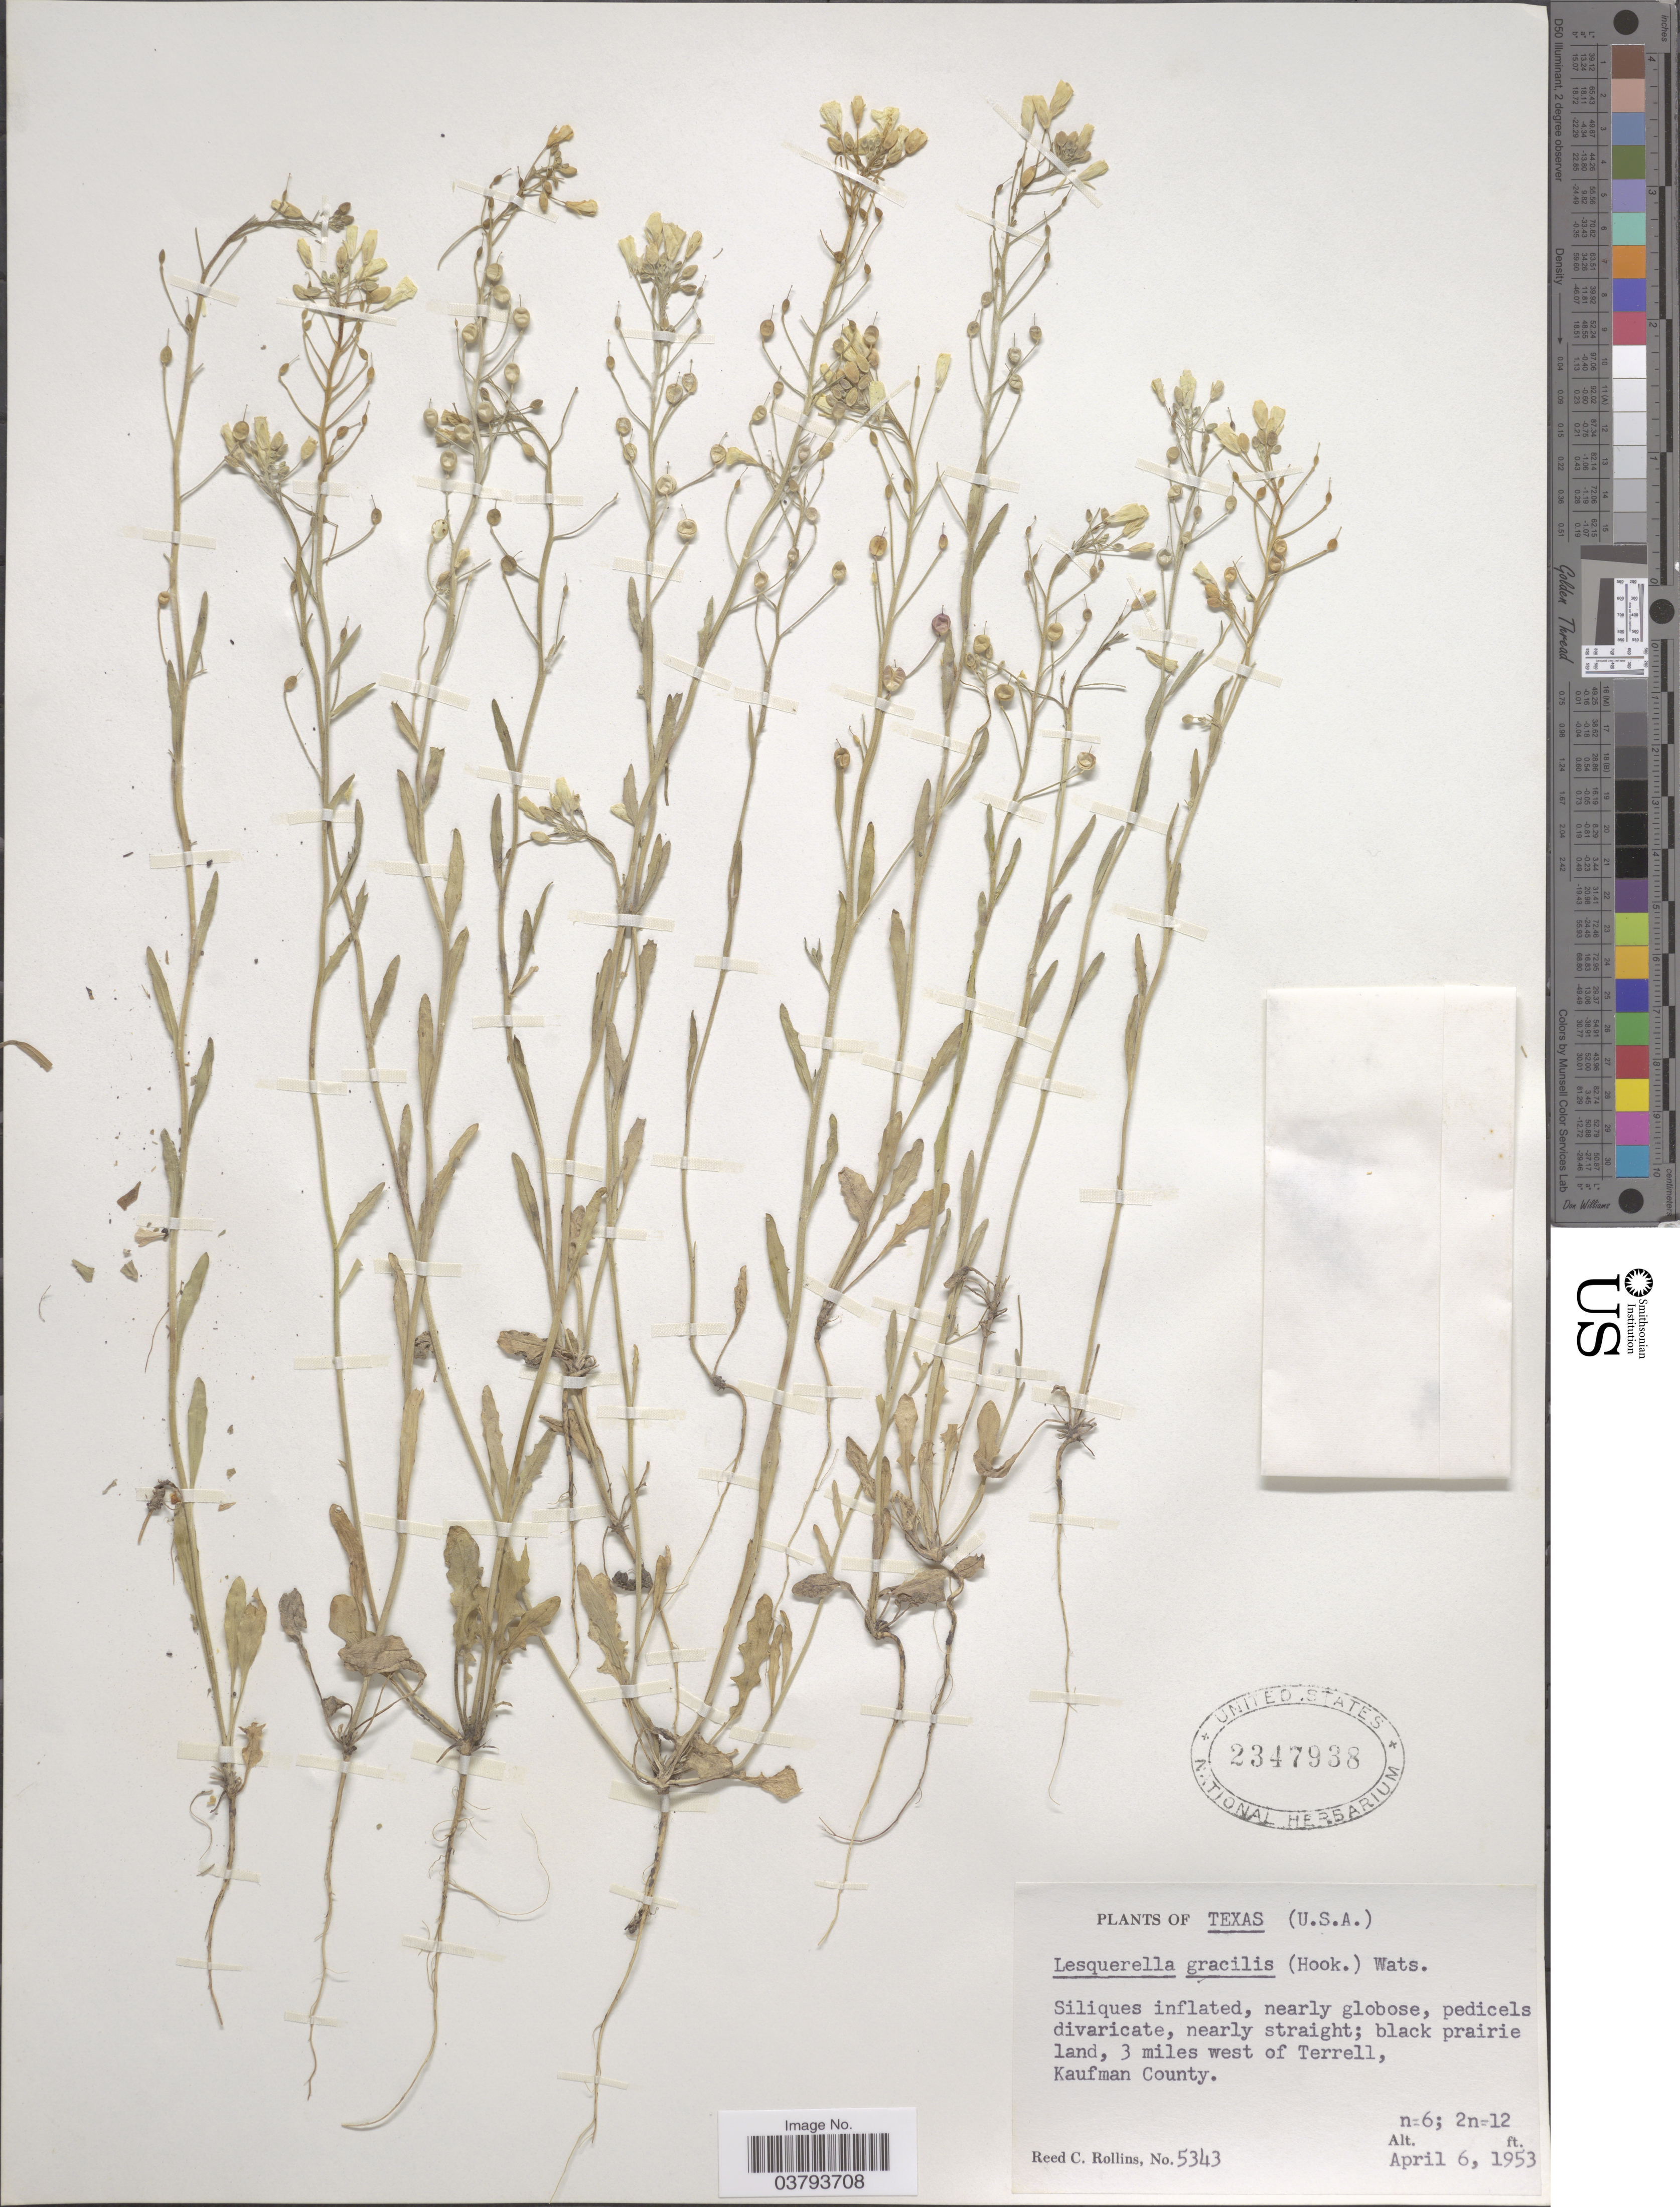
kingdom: Plantae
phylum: Tracheophyta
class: Magnoliopsida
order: Brassicales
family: Brassicaceae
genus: Lesquerella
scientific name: Lesquerella gracilis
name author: (Hook.) S. Watson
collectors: R. C. Rollins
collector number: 5343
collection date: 1953-04-06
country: United States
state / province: Texas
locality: Black prairie land, 3 miles west of Terrell, Kaufman County.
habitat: black prairie land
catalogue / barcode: US 2347938